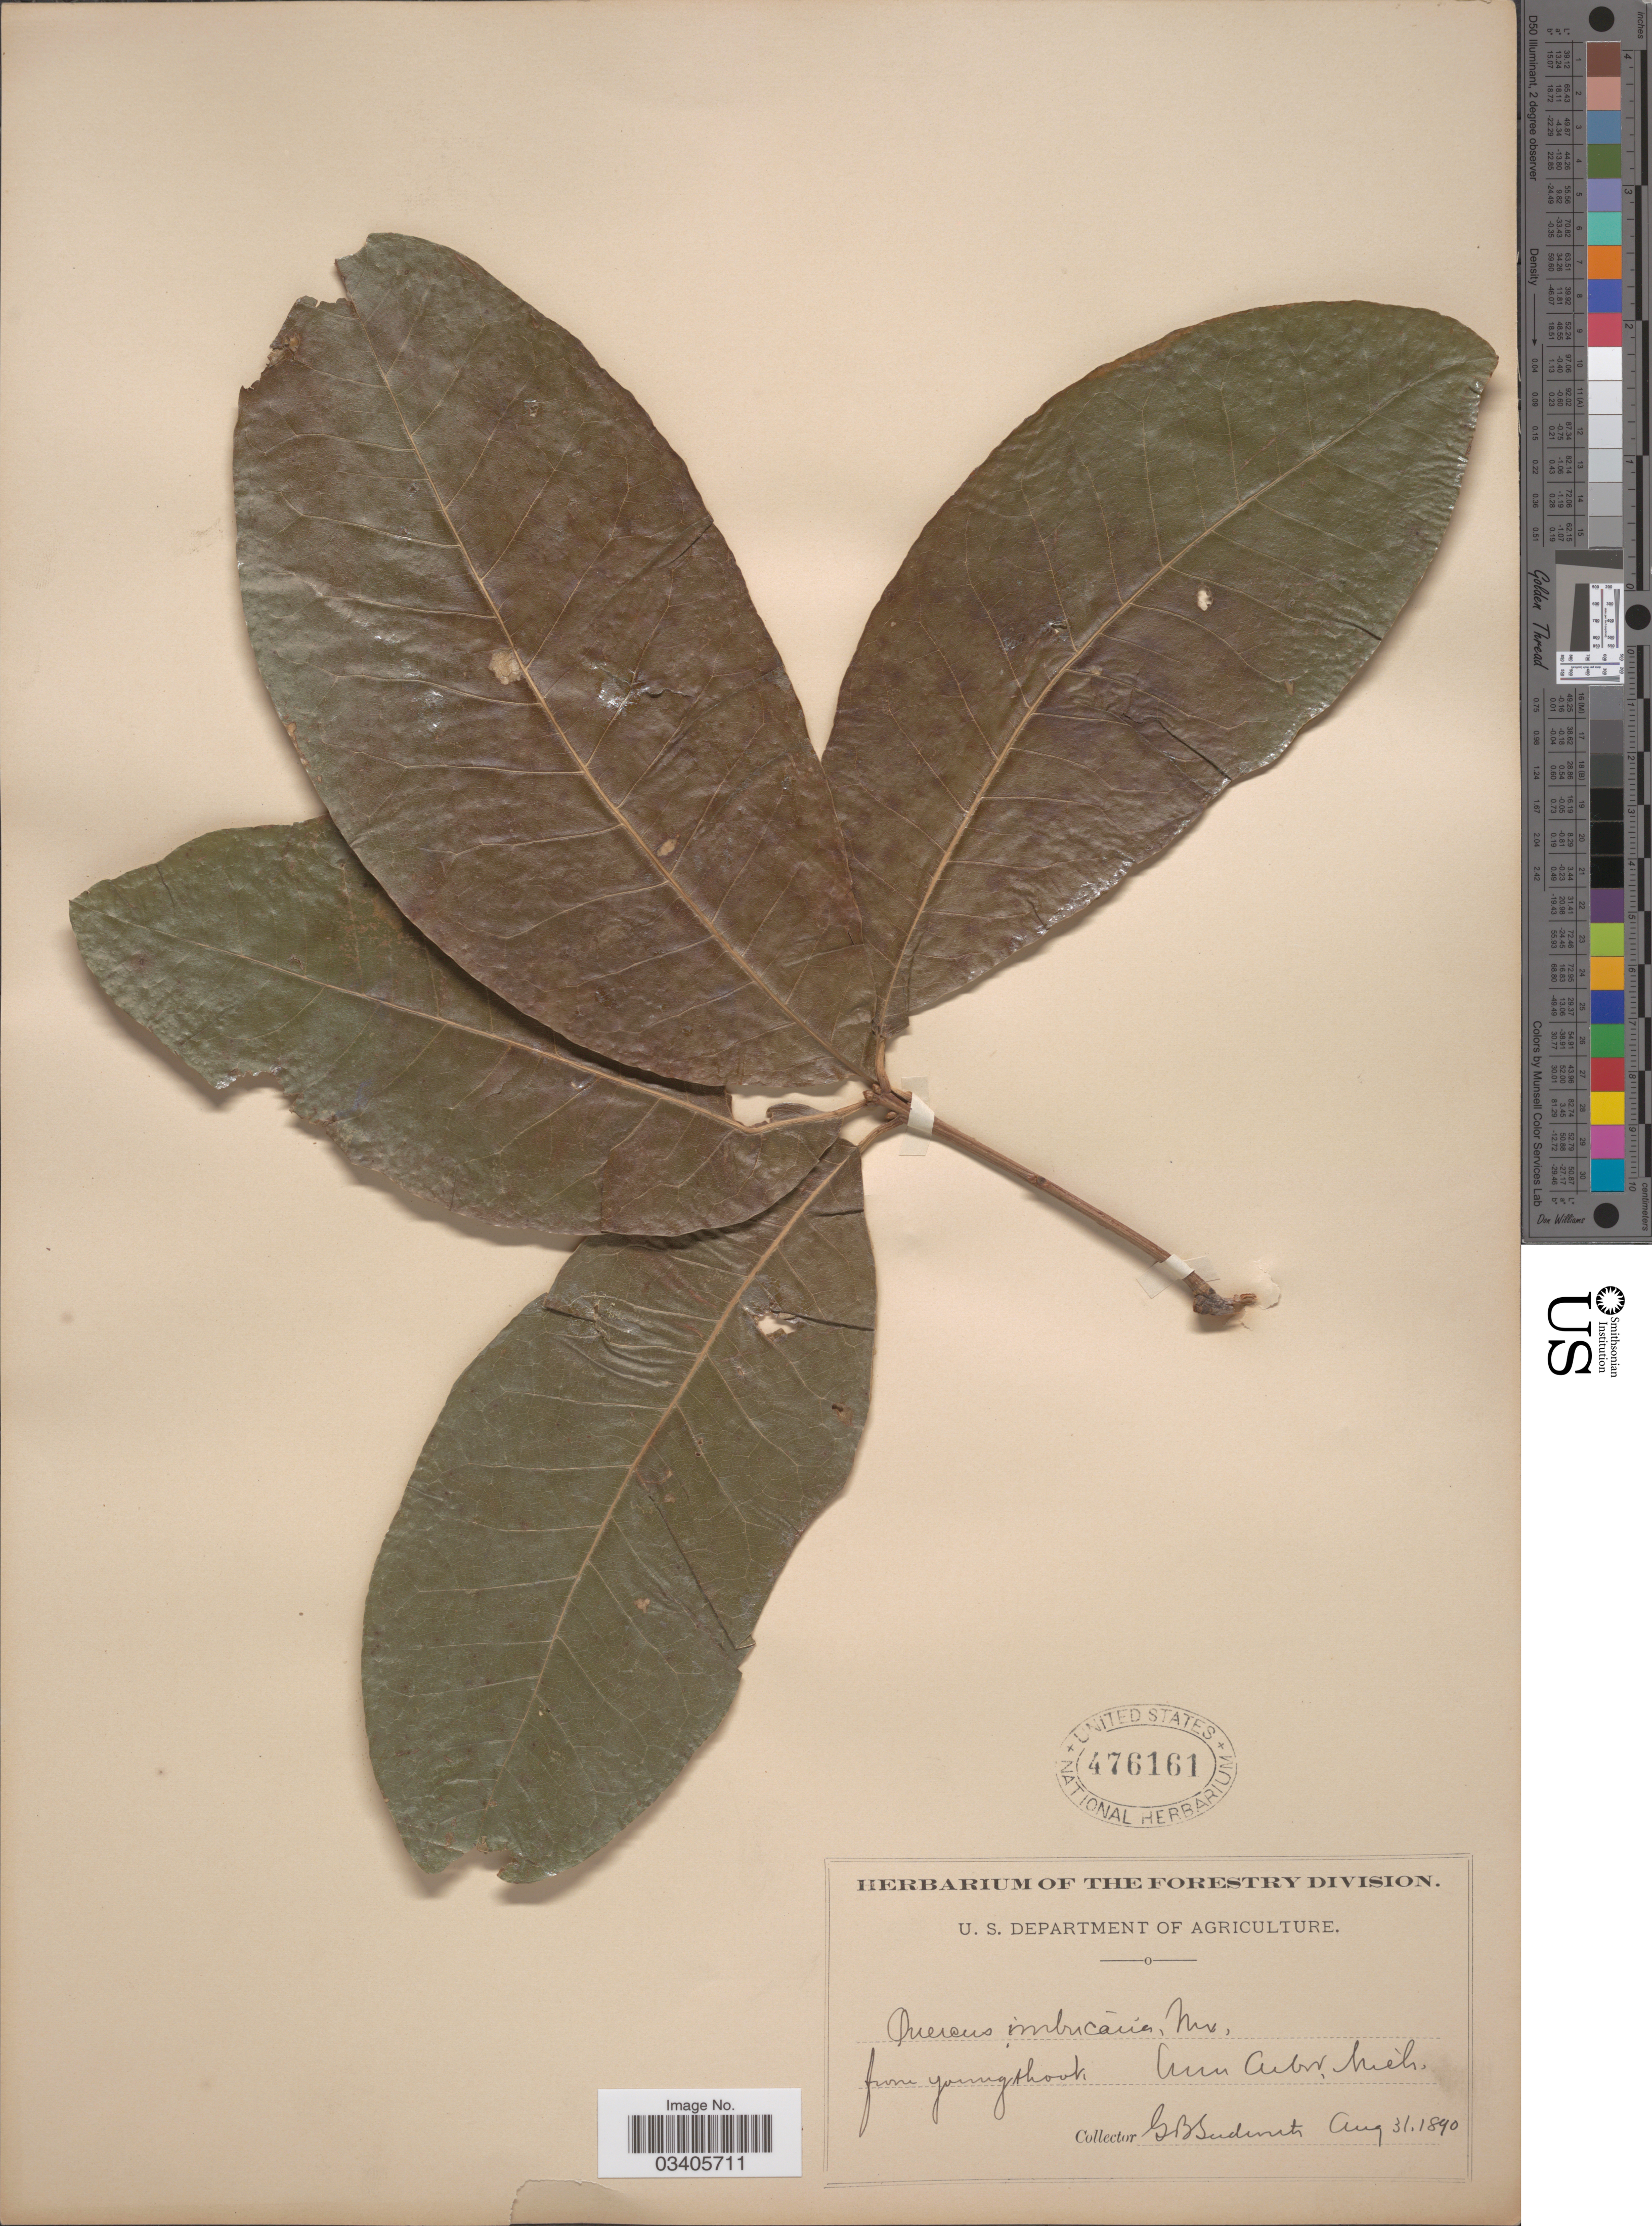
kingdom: Plantae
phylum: Tracheophyta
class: Magnoliopsida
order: Fagales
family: Fagaceae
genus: Quercus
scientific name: Quercus imbricaria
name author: Michx.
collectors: G. B. Sudworth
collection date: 1890-08-31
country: United States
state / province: Michigan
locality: Ann Arbor.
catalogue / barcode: US 476161